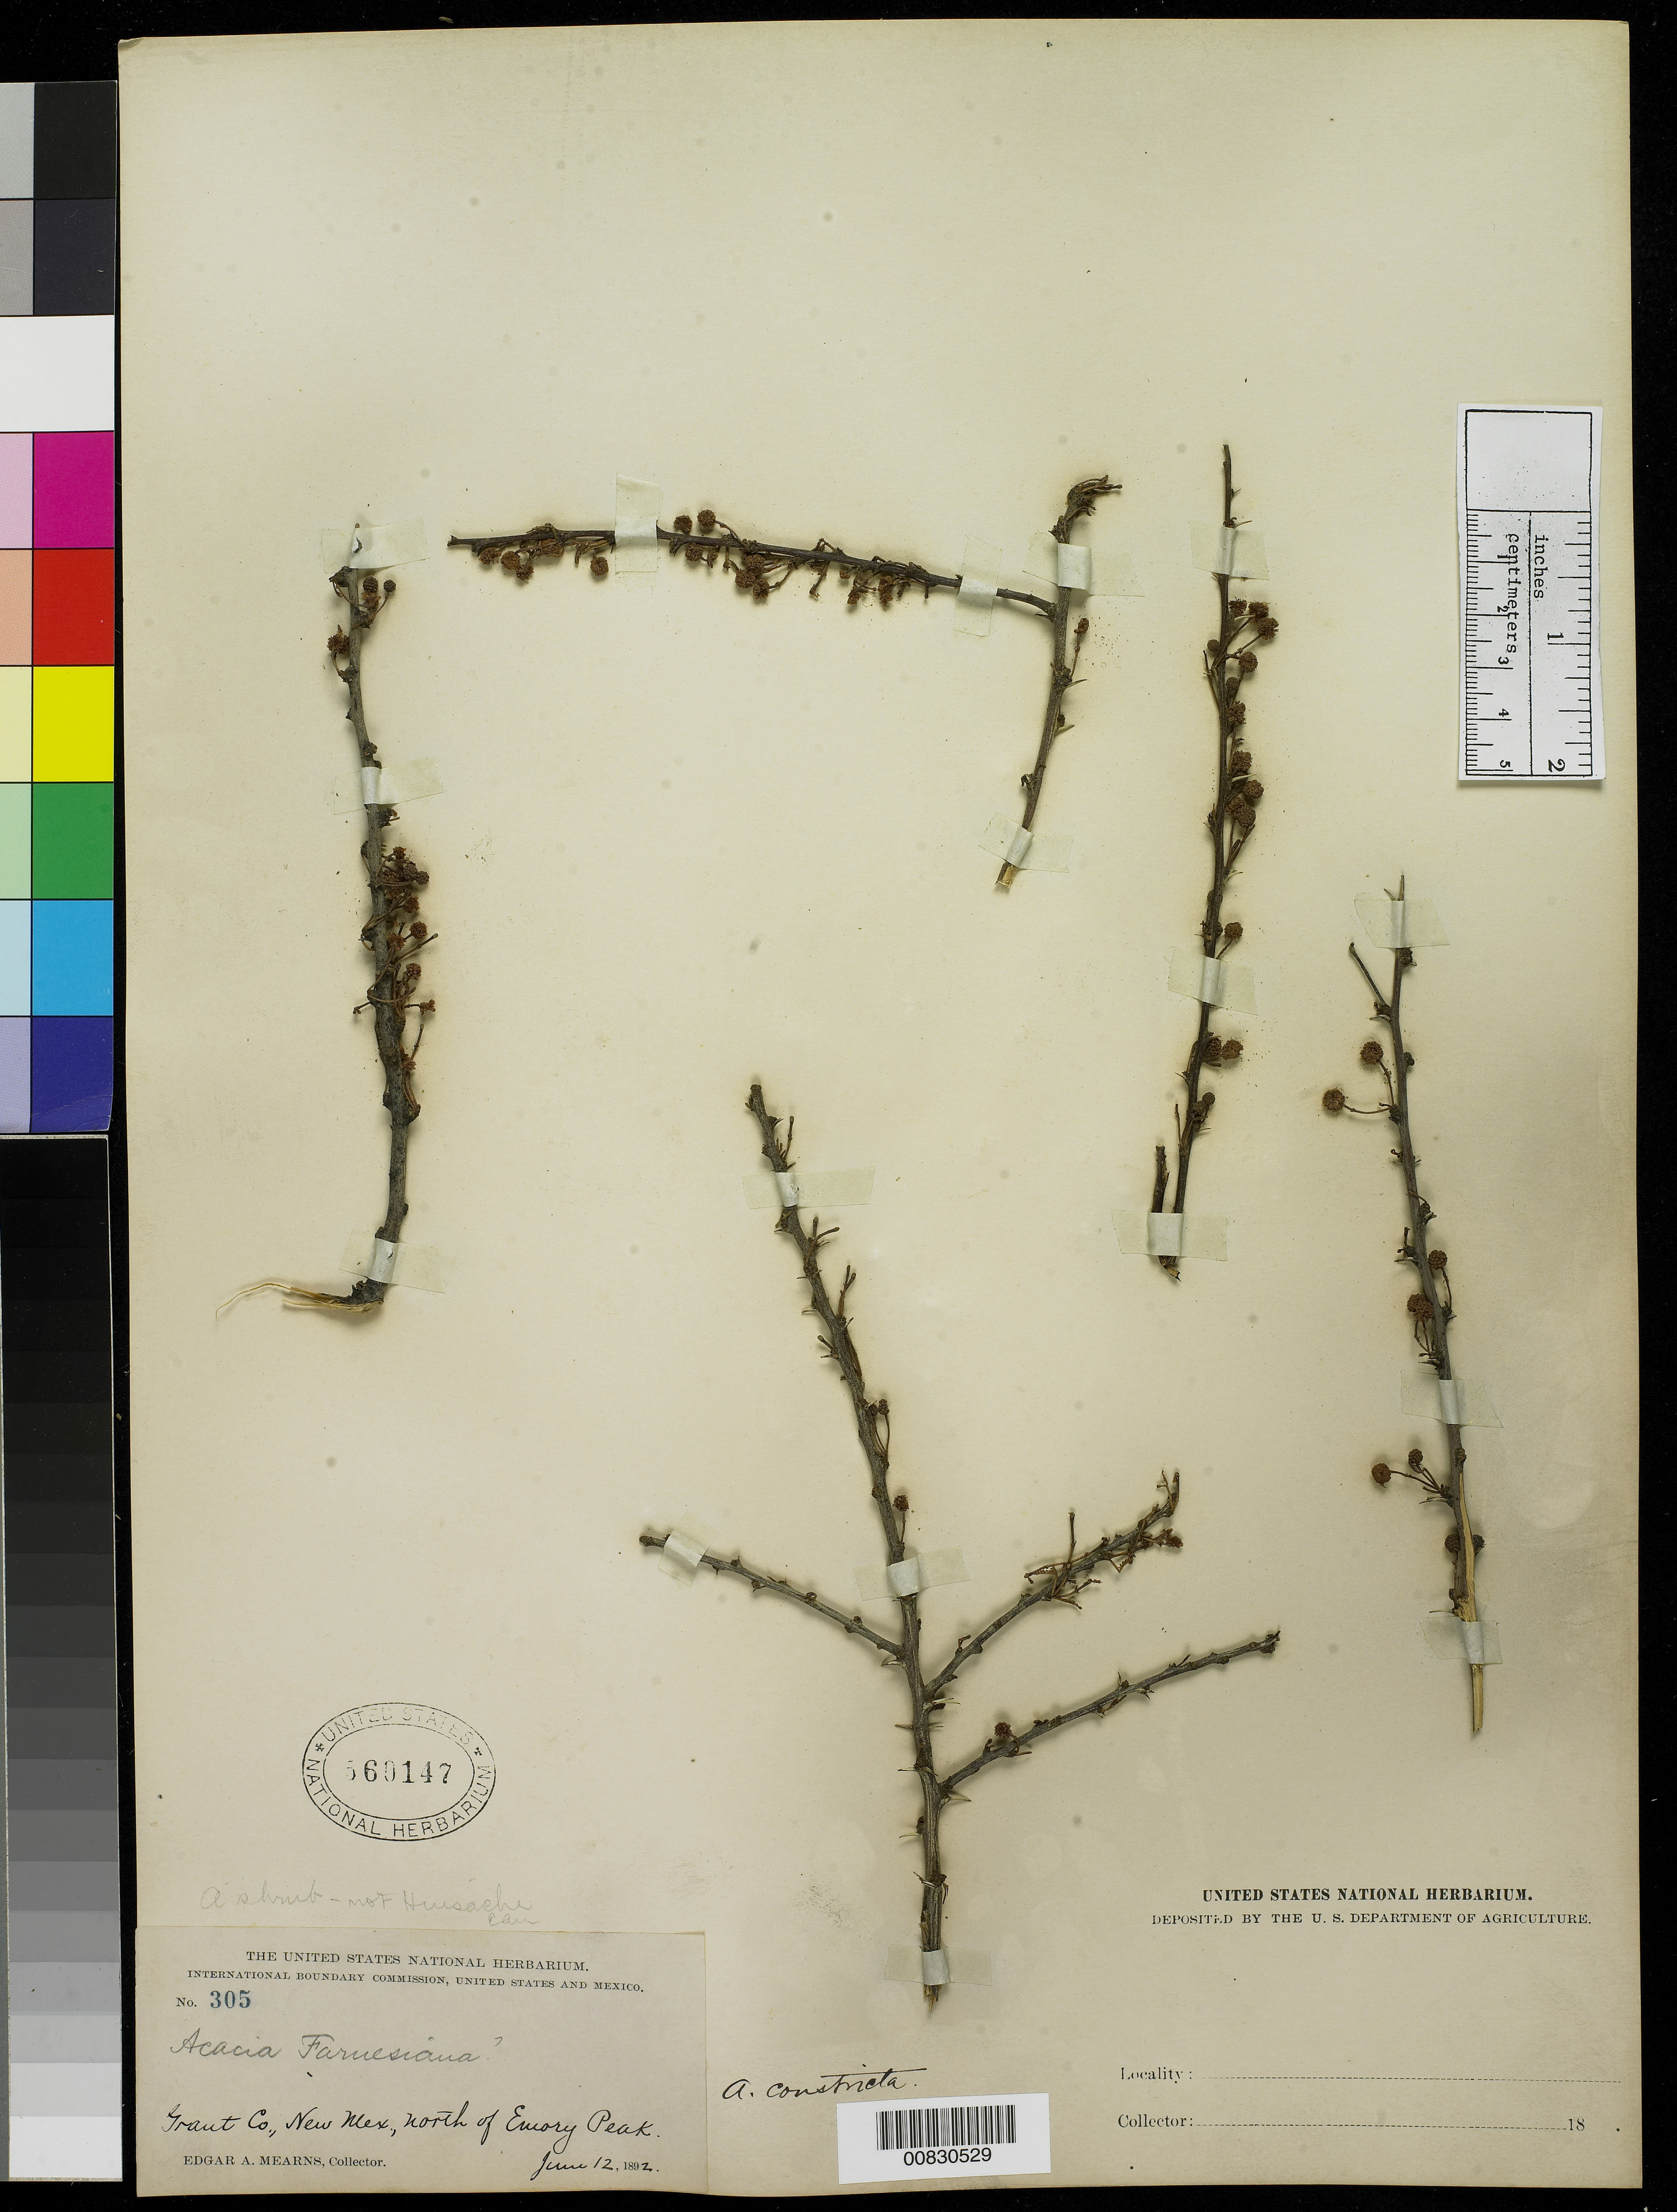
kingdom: Plantae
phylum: Tracheophyta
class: Magnoliopsida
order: Fabales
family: Fabaceae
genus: Vachellia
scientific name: Vachellia constricta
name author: (Benth.) Seigler & Ebinger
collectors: E. A. Mearns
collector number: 305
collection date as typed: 12 Jun 1892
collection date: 1892-06-12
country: United States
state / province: New Mexico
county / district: Grant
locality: North of Emory Peak, Grant County, New Mexico.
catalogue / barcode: US 560147